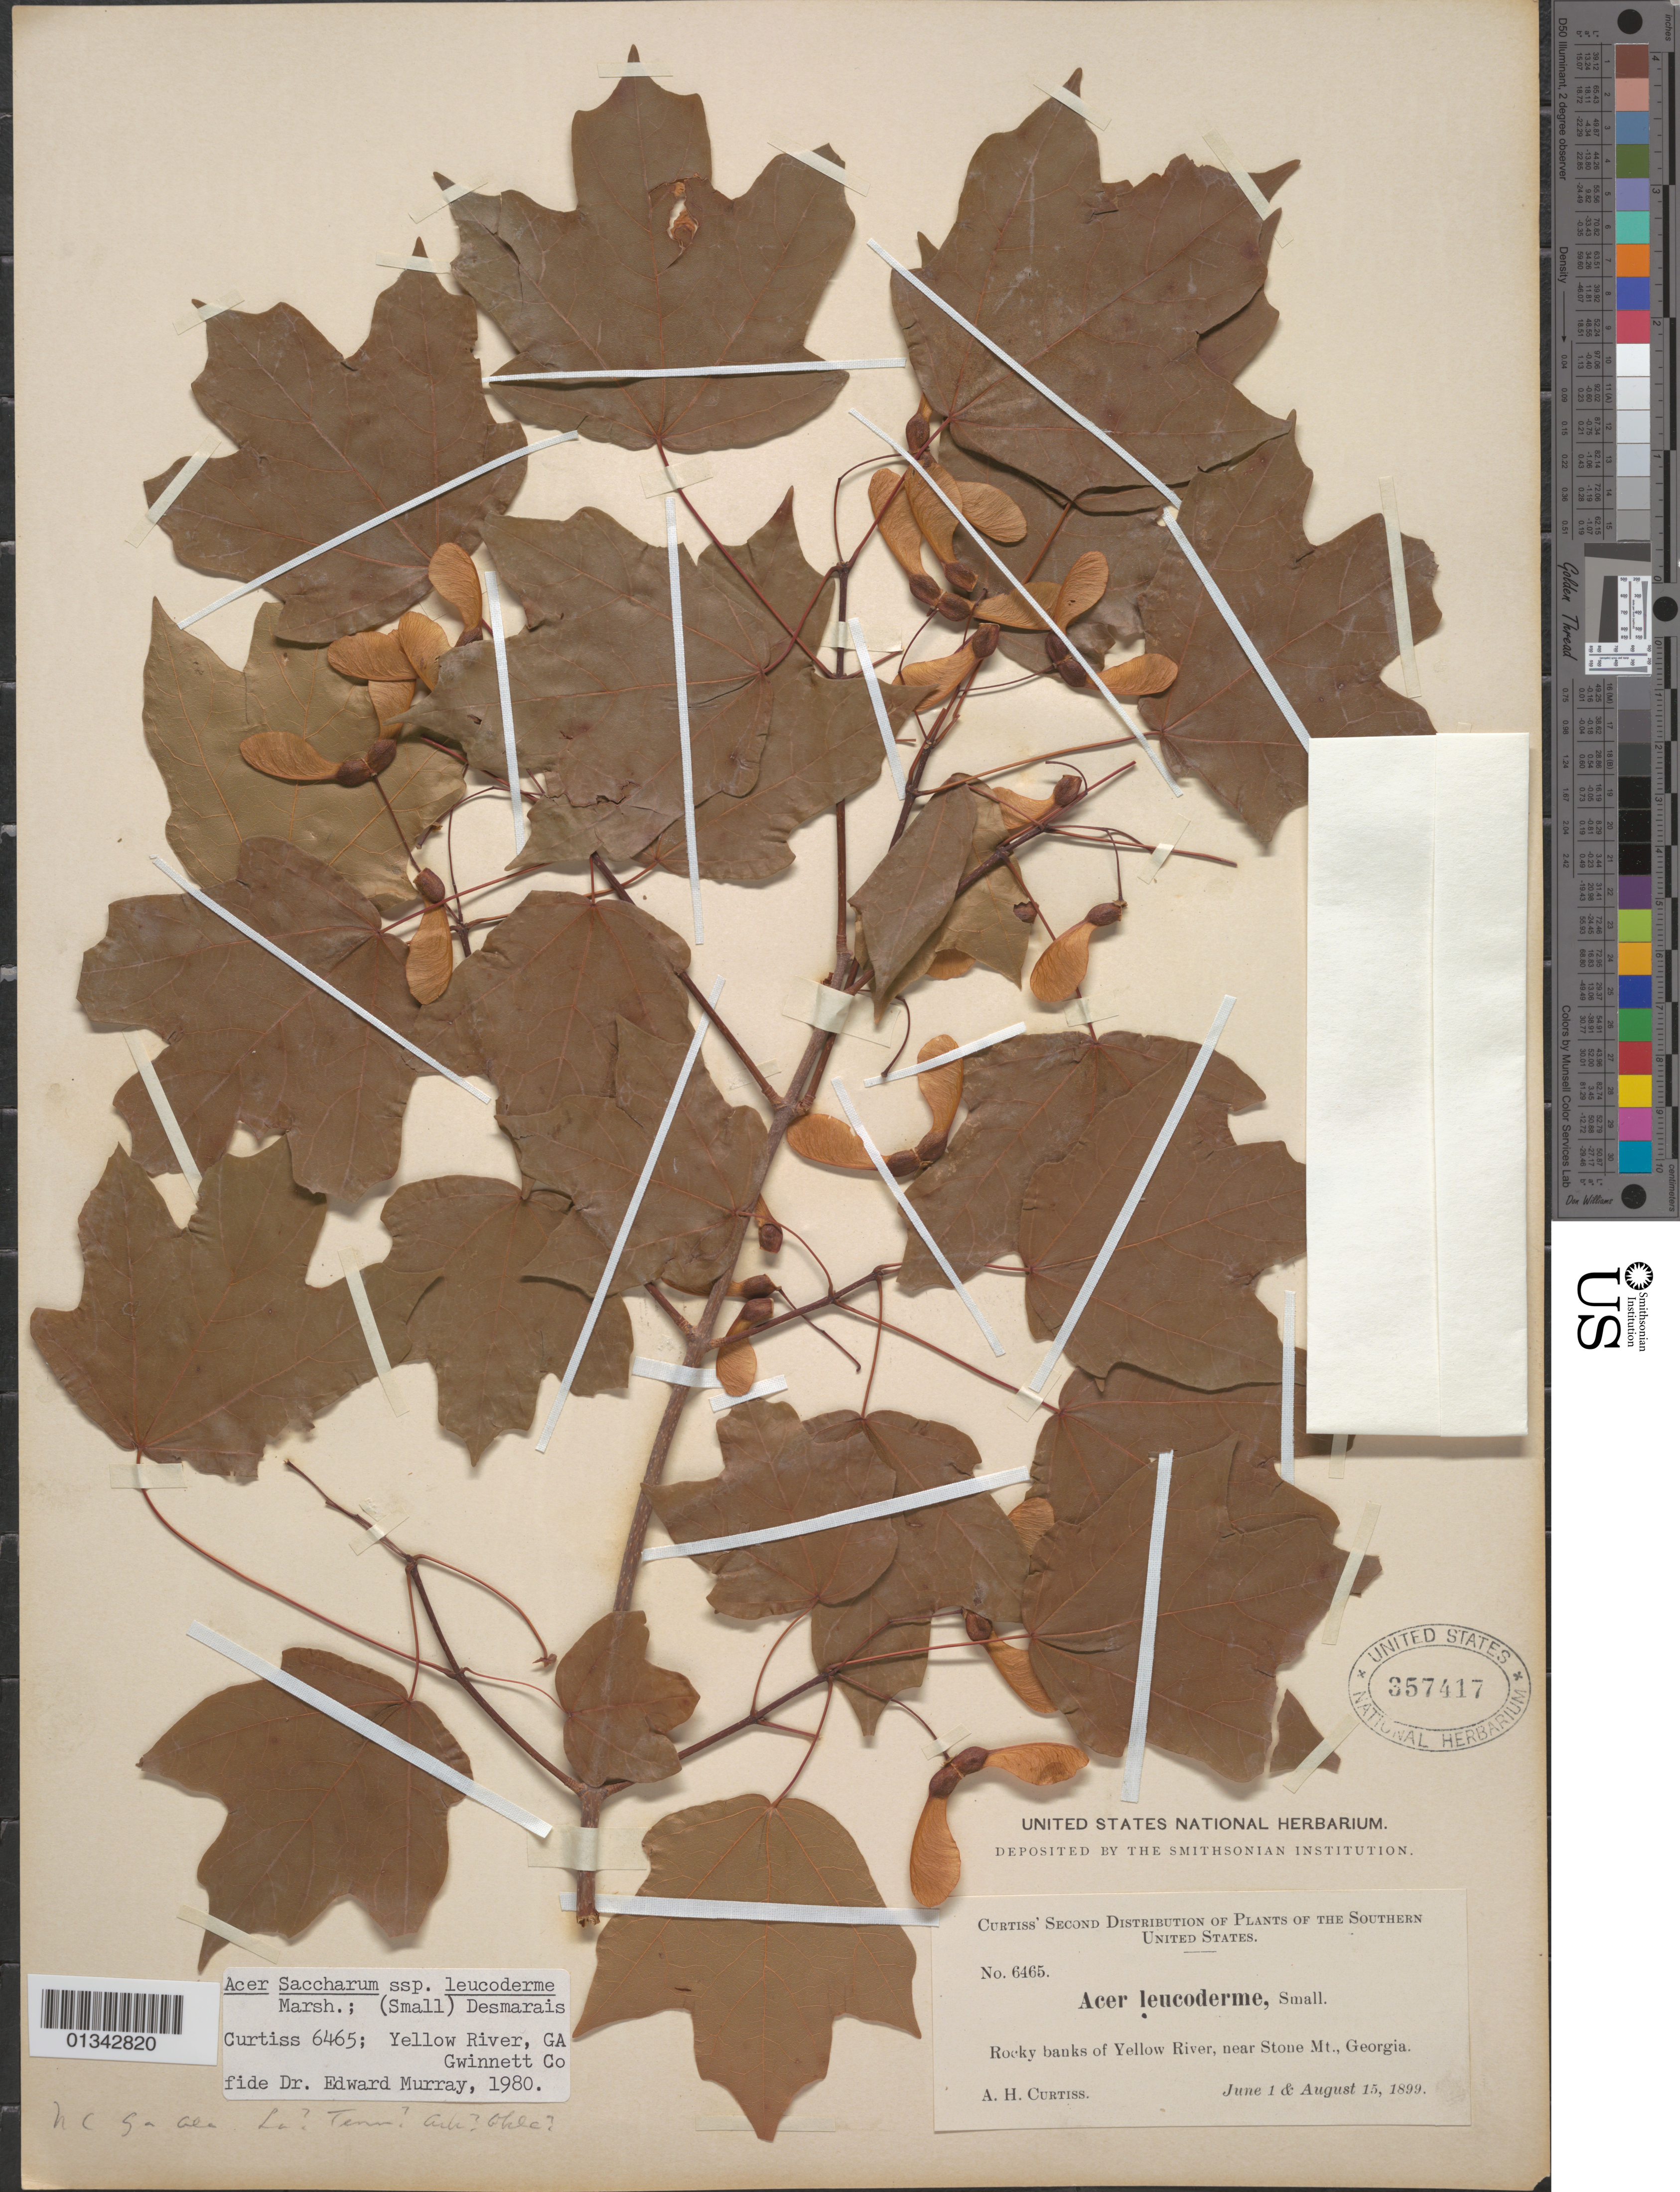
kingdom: Plantae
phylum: Tracheophyta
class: Magnoliopsida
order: Sapindales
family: Sapindaceae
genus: Acer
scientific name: Acer saccharum subsp. leucoderme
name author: (Small) Desmarais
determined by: Murray, Edward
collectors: A. H. Curtiss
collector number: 6465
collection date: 1899-06-01,1899-08-15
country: United States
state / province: Georgia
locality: Yellow River, near Stone Mt.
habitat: Rocky banks of river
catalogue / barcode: US 357417